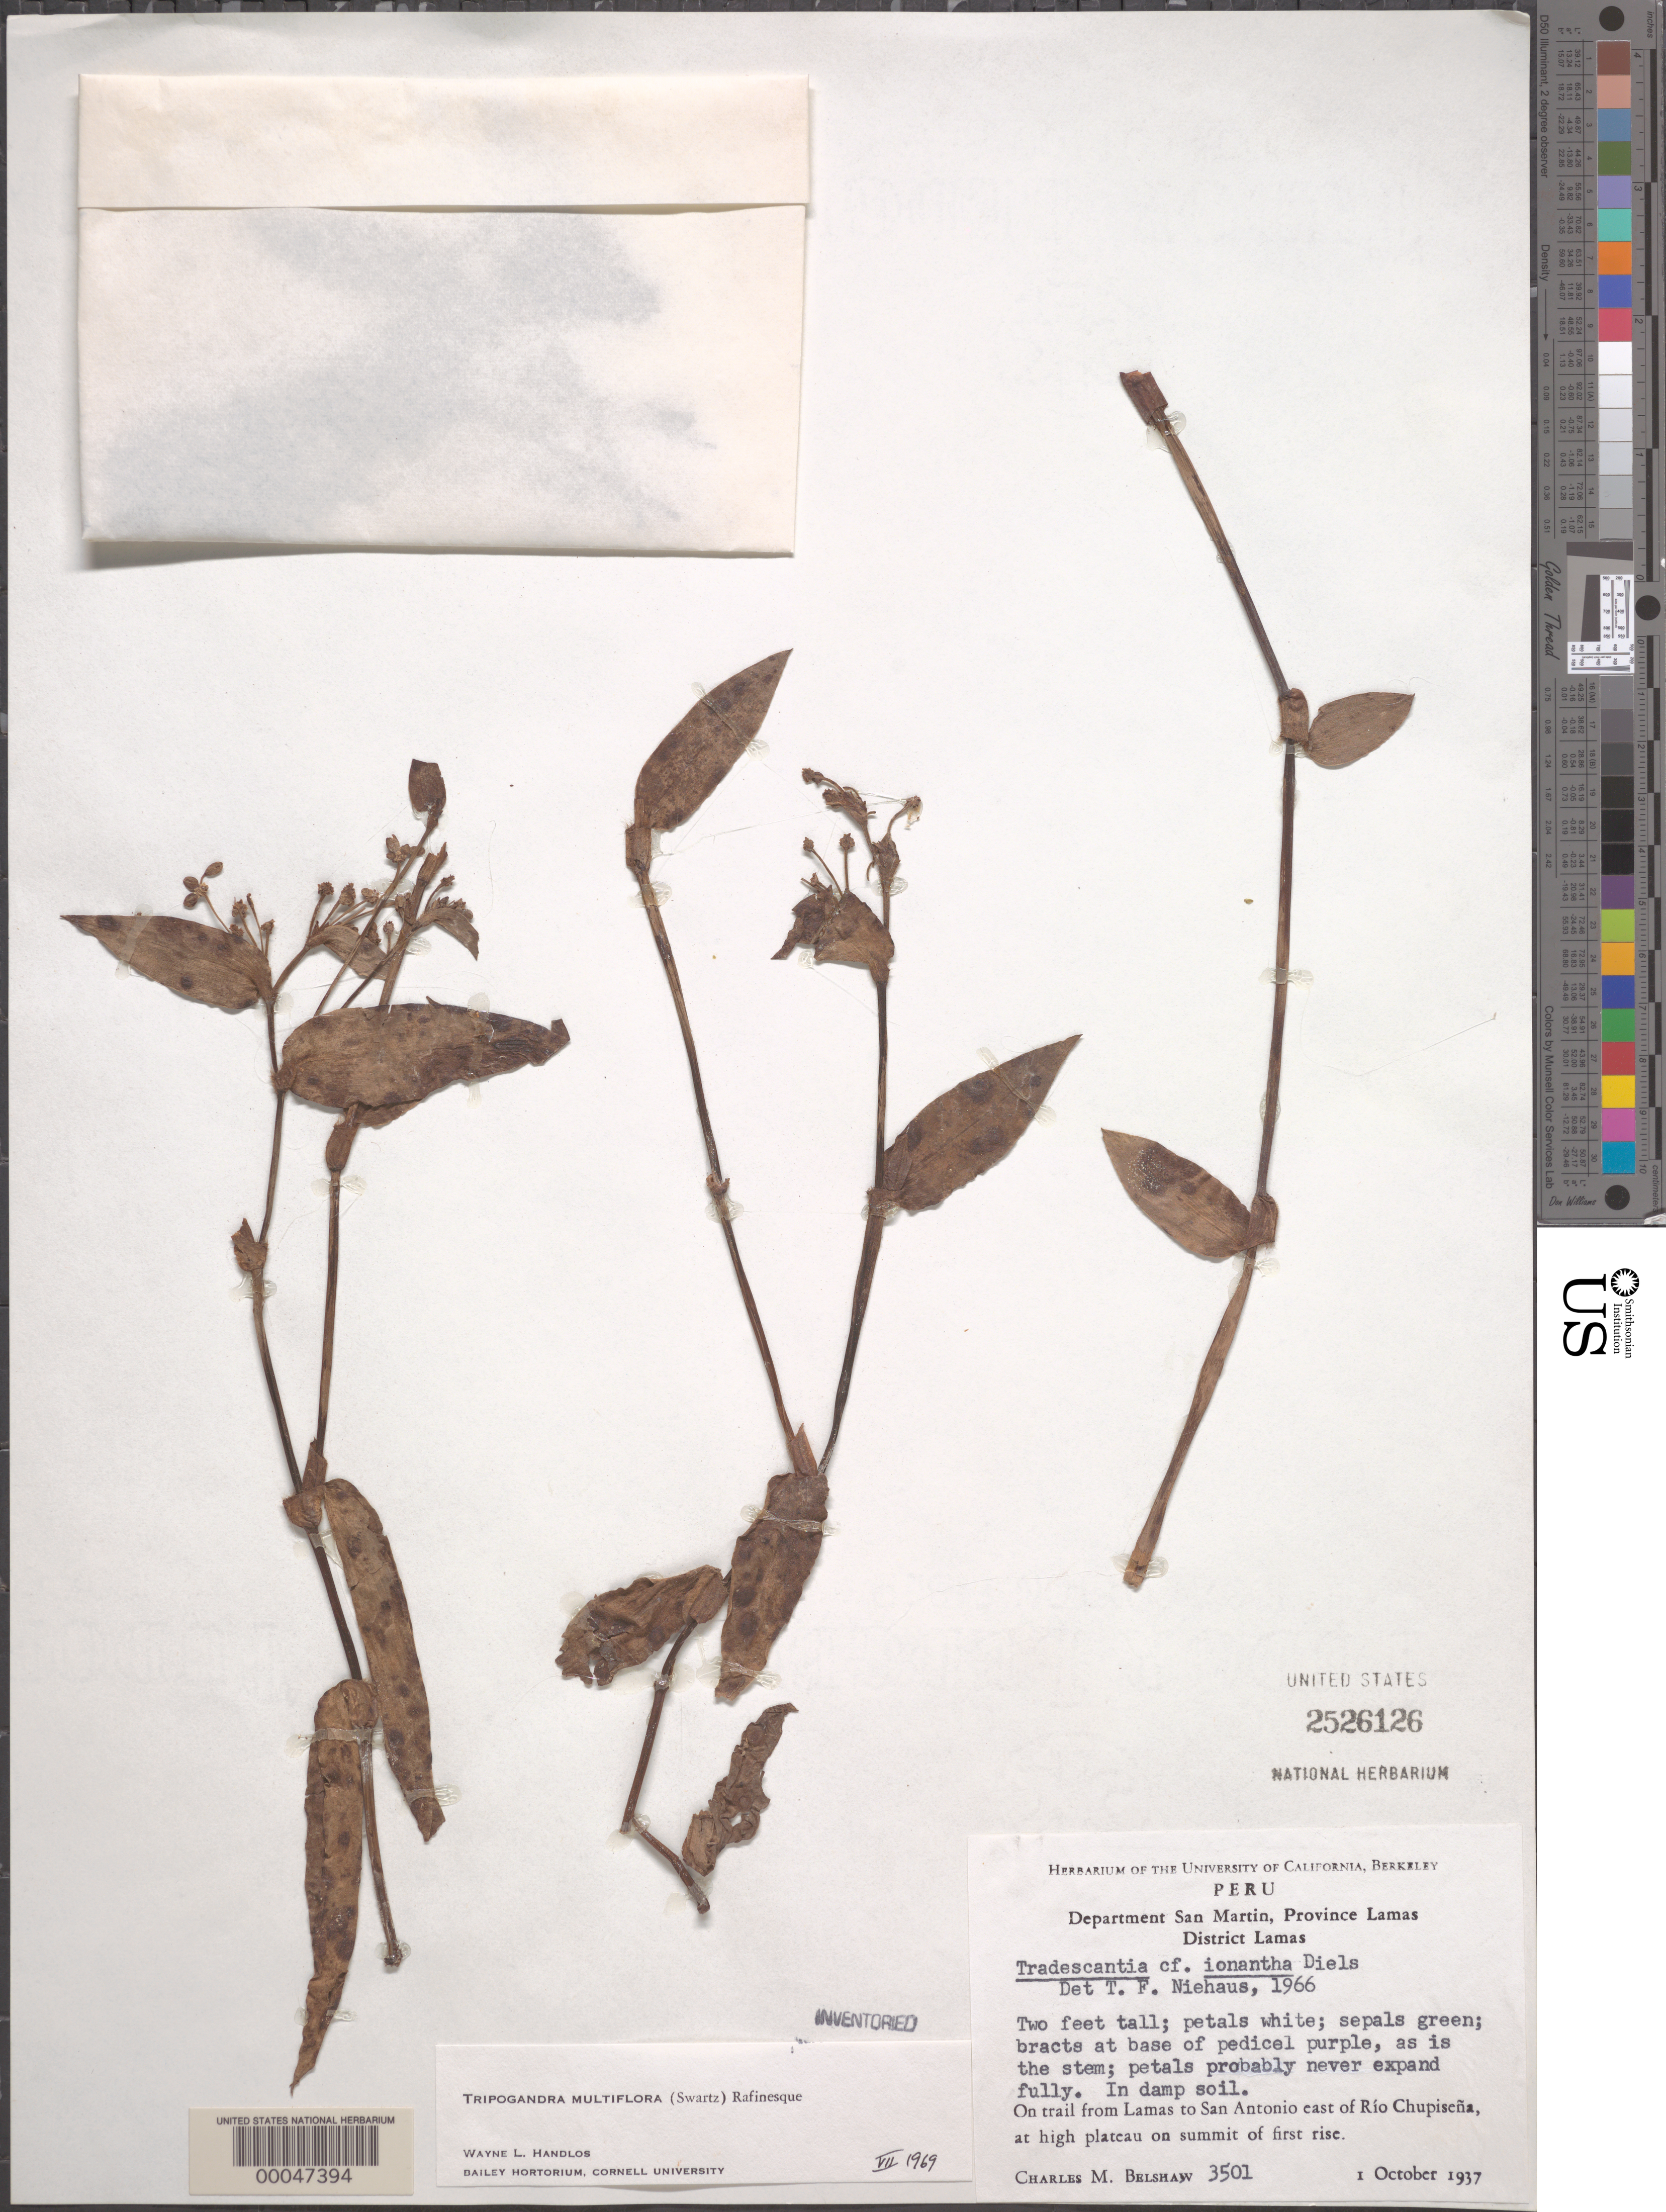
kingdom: Plantae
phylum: Tracheophyta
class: Liliopsida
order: Commelinales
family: Commelinaceae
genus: Tripogandra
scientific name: Tripogandra multiflora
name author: (Sw.) Raf.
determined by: Handlos, W. L.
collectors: C. Shaw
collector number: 3501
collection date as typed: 01 Oct 1937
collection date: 1937-10-01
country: Peru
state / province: San Martín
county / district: Lamas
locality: Lamas to san antonio, e of rio chupisena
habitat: Trail, high plateau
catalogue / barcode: US 2526126